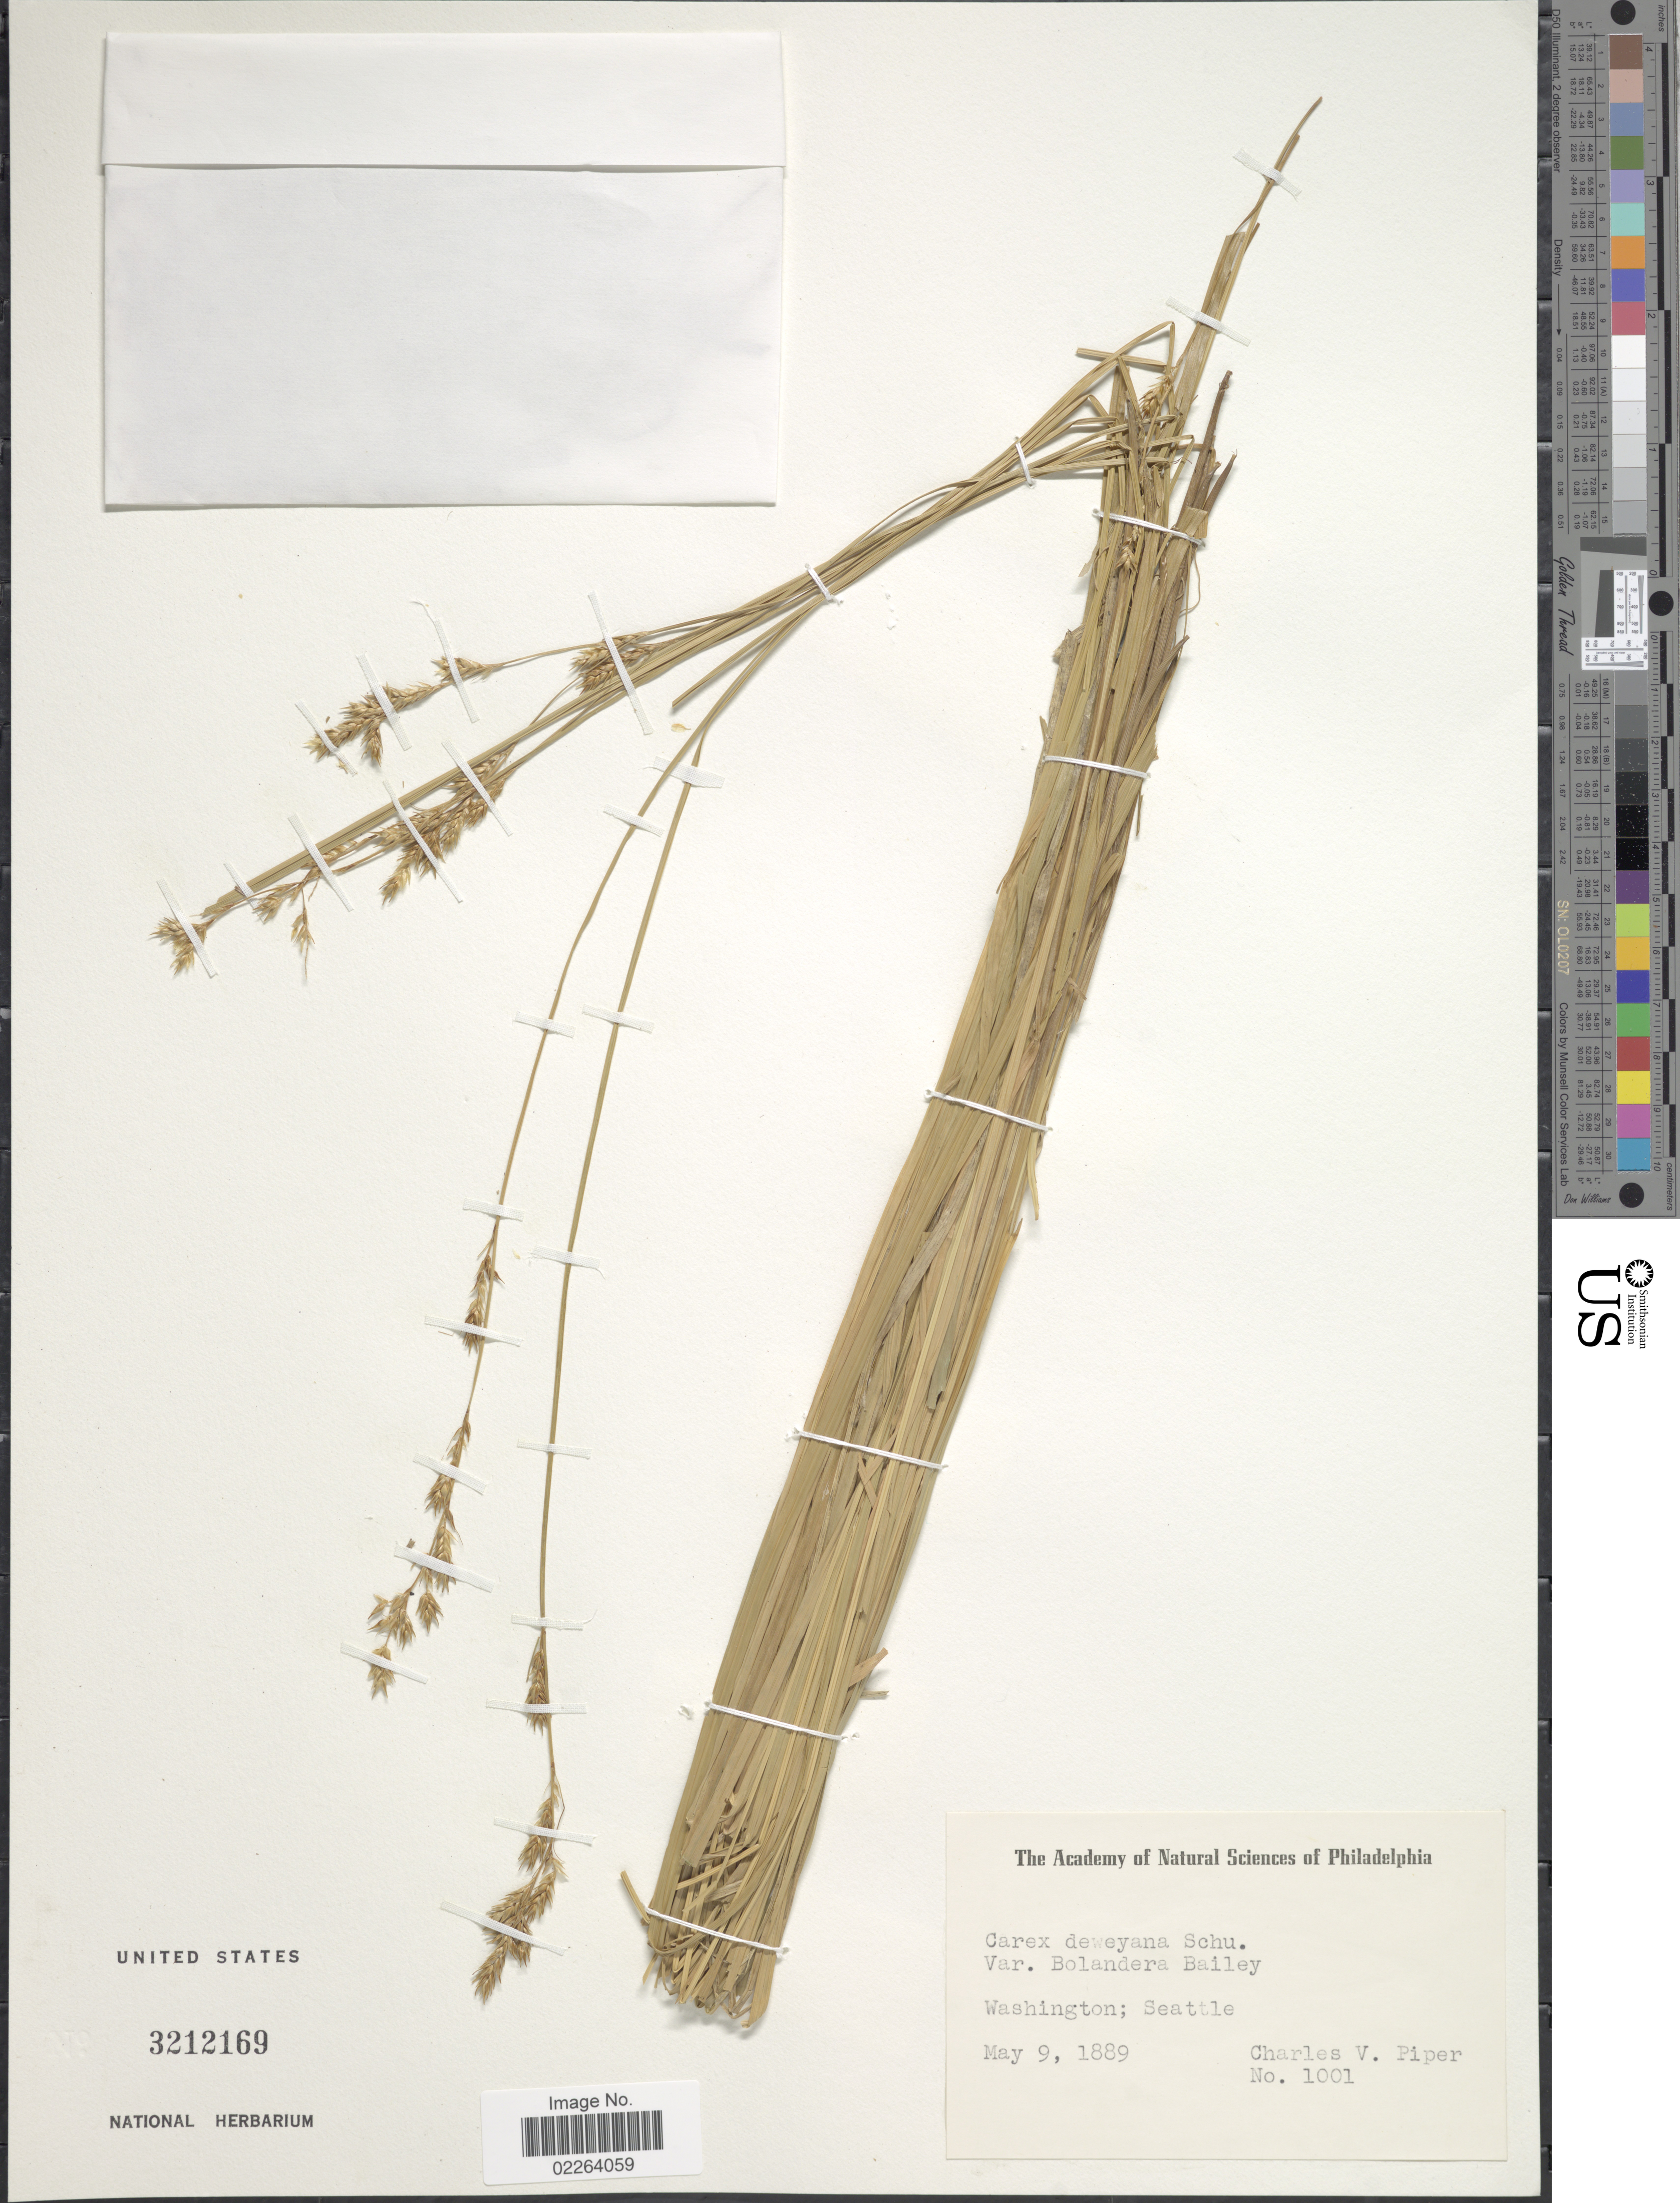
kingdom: Plantae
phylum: Tracheophyta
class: Liliopsida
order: Poales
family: Cyperaceae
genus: Carex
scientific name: Carex deweyana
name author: Schwein.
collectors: C. V. Piper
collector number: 1001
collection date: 1889-05-09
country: United States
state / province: Washington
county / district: King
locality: Seattle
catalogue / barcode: US 3212169